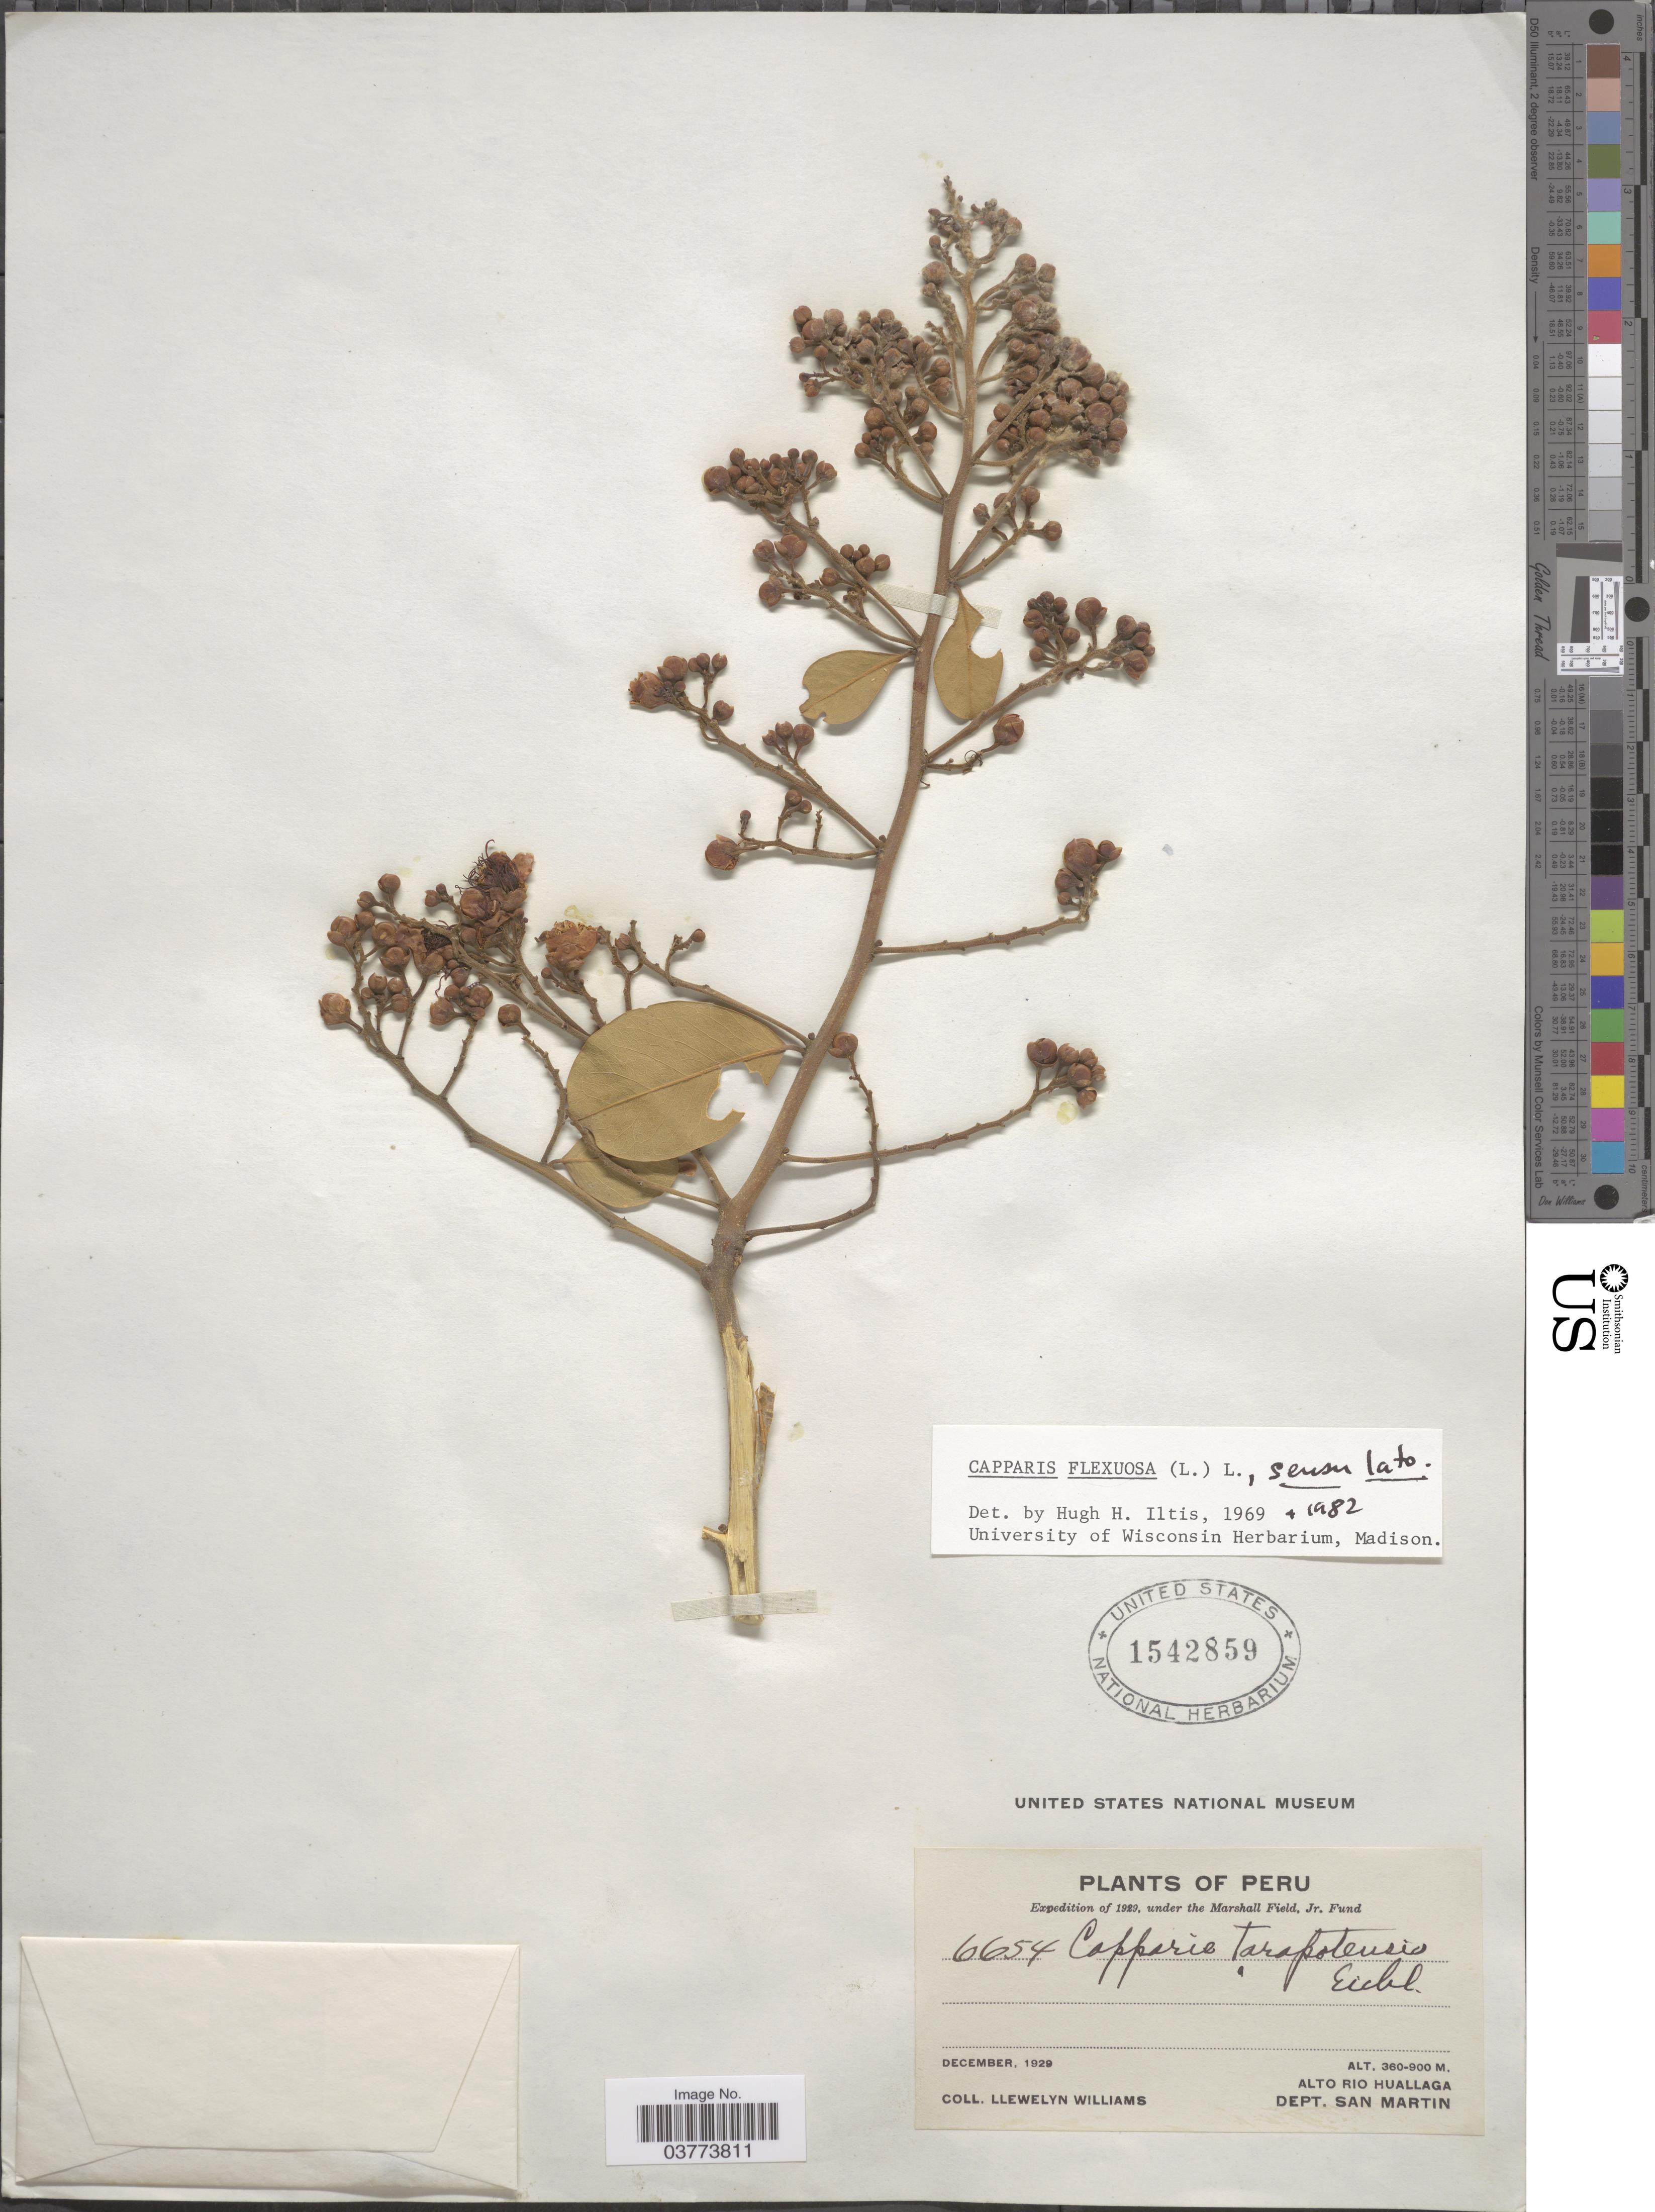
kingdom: Plantae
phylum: Tracheophyta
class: Magnoliopsida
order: Brassicales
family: Capparaceae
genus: Cynophalla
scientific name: Cynophalla flexuosa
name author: (L.) J. Presl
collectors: Ll. Williams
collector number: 6654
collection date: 1929-12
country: Peru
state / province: San Martín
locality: Alto Rio Huallaga, Dept. San Martin.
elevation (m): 360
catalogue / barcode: US 1542859